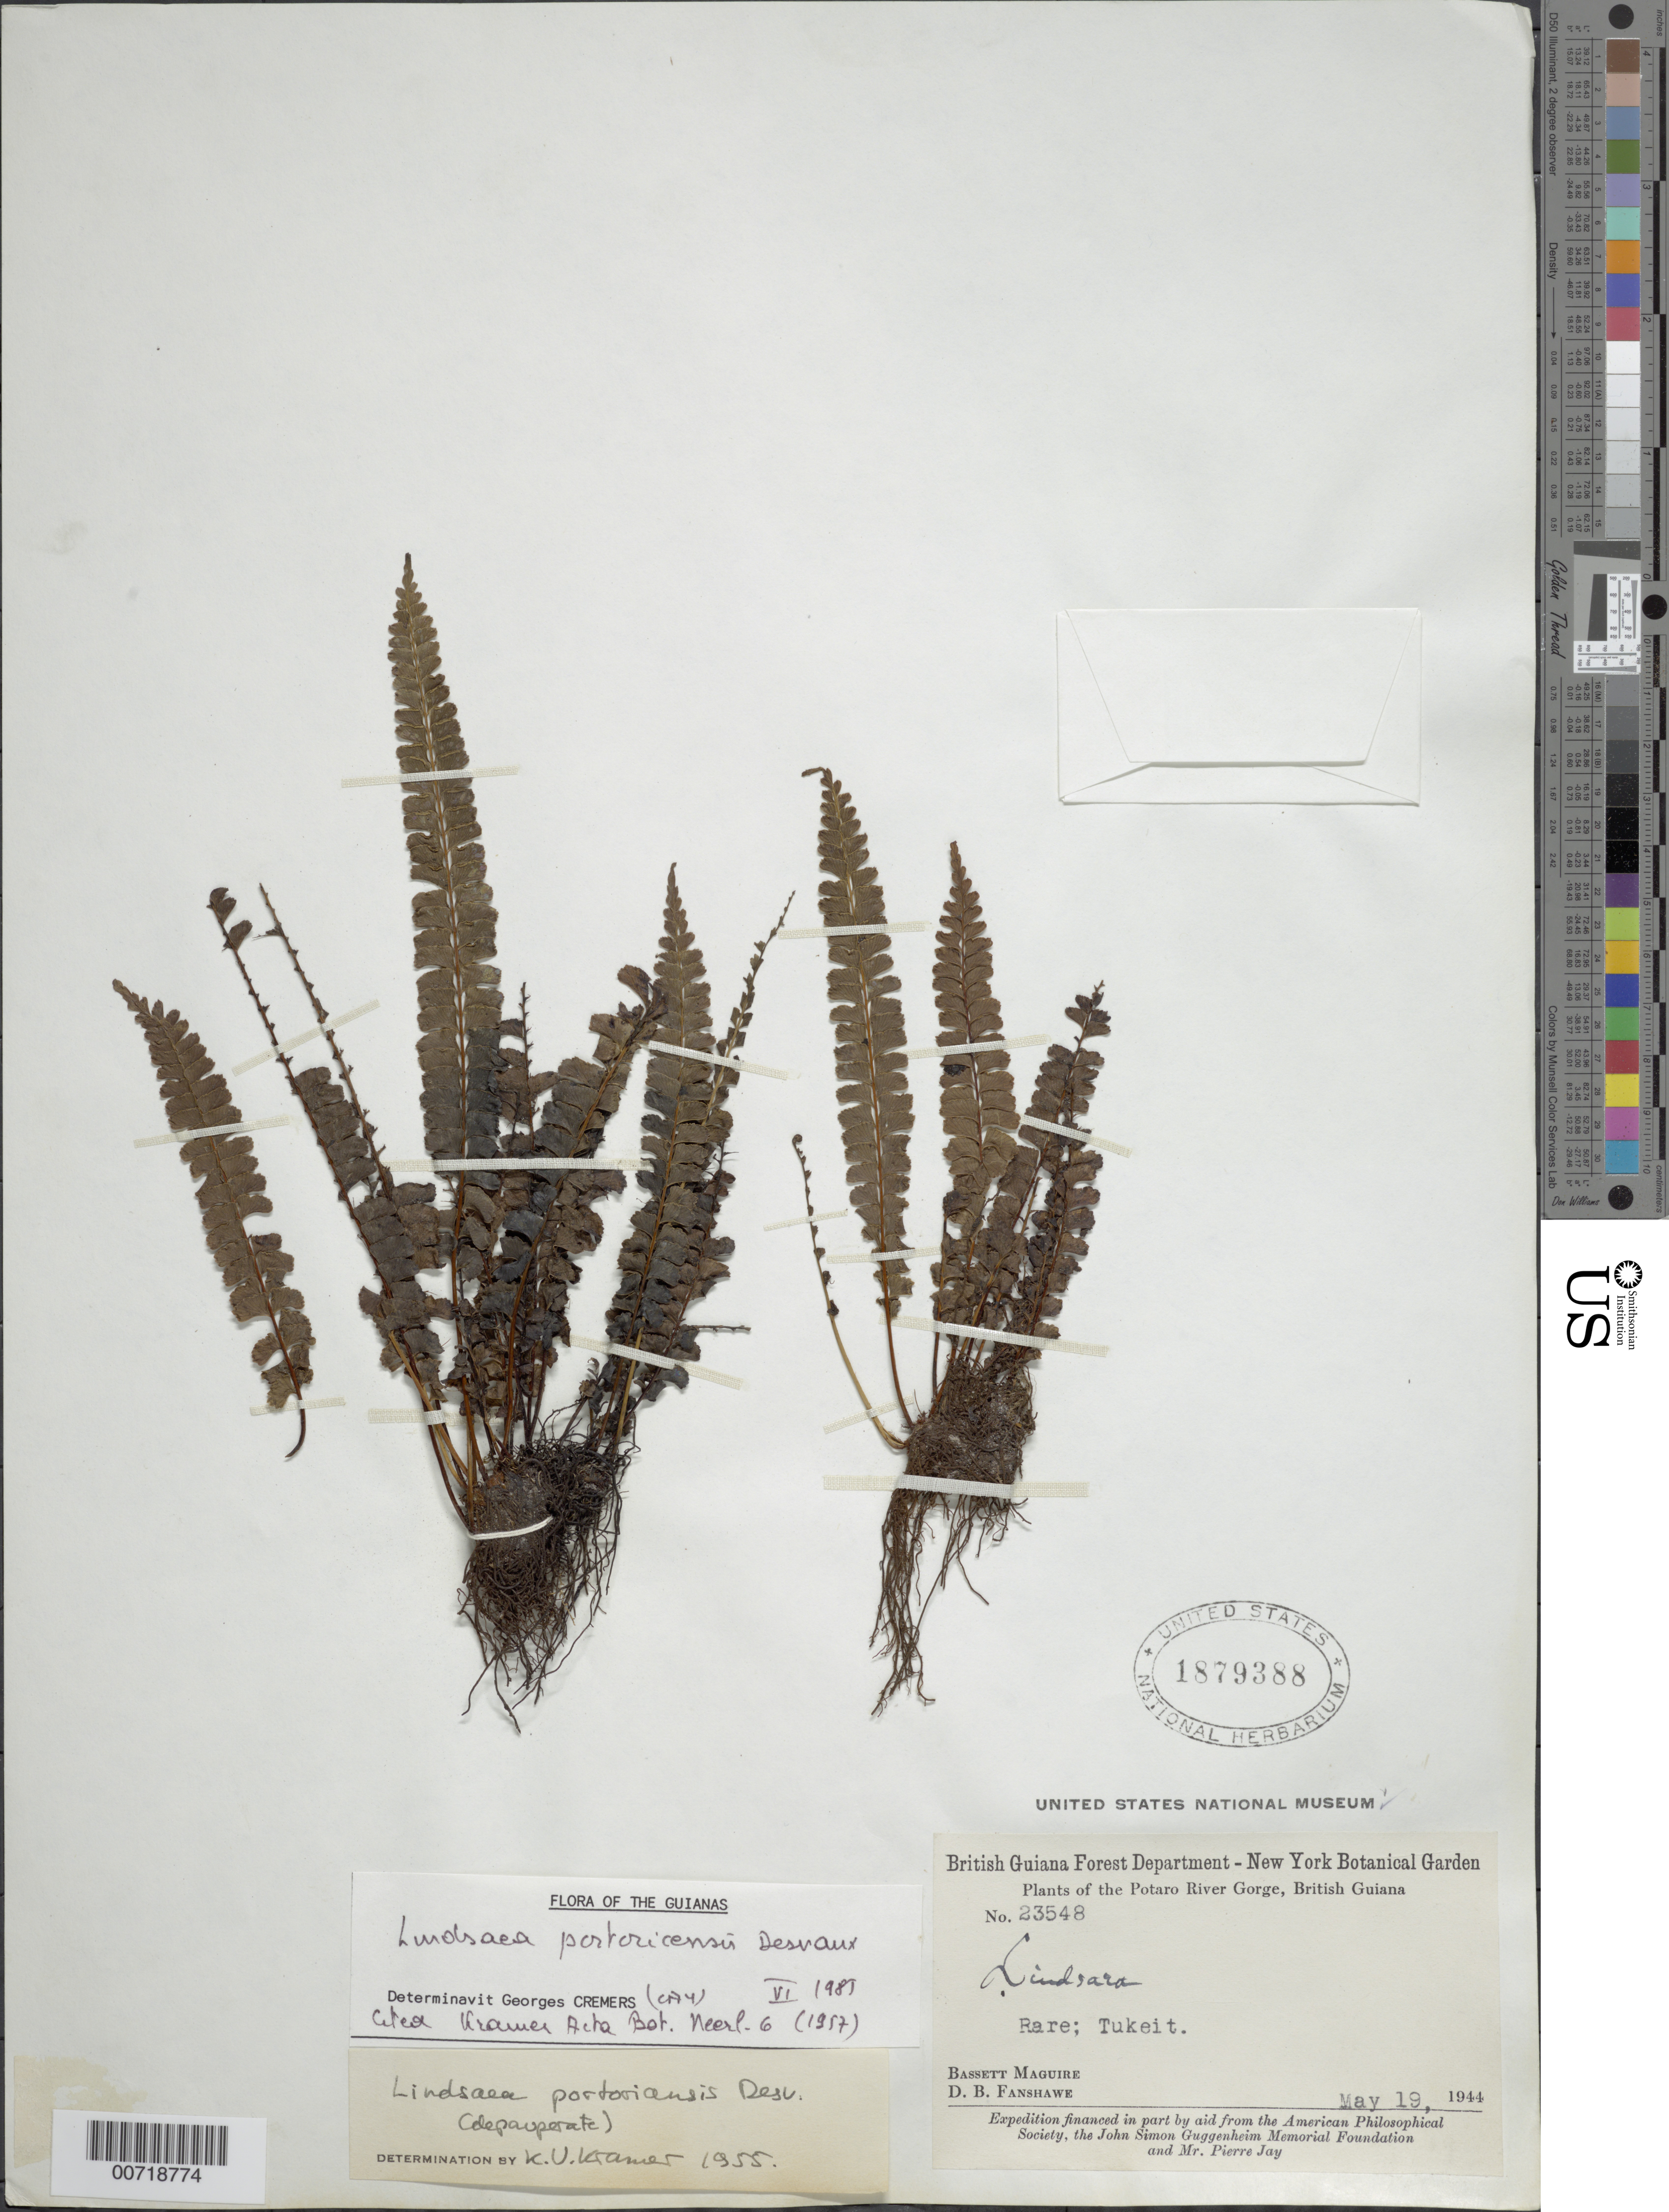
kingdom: Plantae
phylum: Tracheophyta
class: Polypodiopsida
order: Polypodiales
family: Lindsaeaceae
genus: Lindsaea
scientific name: Lindsaea portoricensis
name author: Desv.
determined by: Cremers, Georges A.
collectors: B. Maguire & D. B. Fanshawe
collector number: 23548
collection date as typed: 19-May-44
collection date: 1944-05-19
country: Guyana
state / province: Potaro-Siparuni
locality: Tukeit, Potaro River Gorge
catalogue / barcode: US 1879388